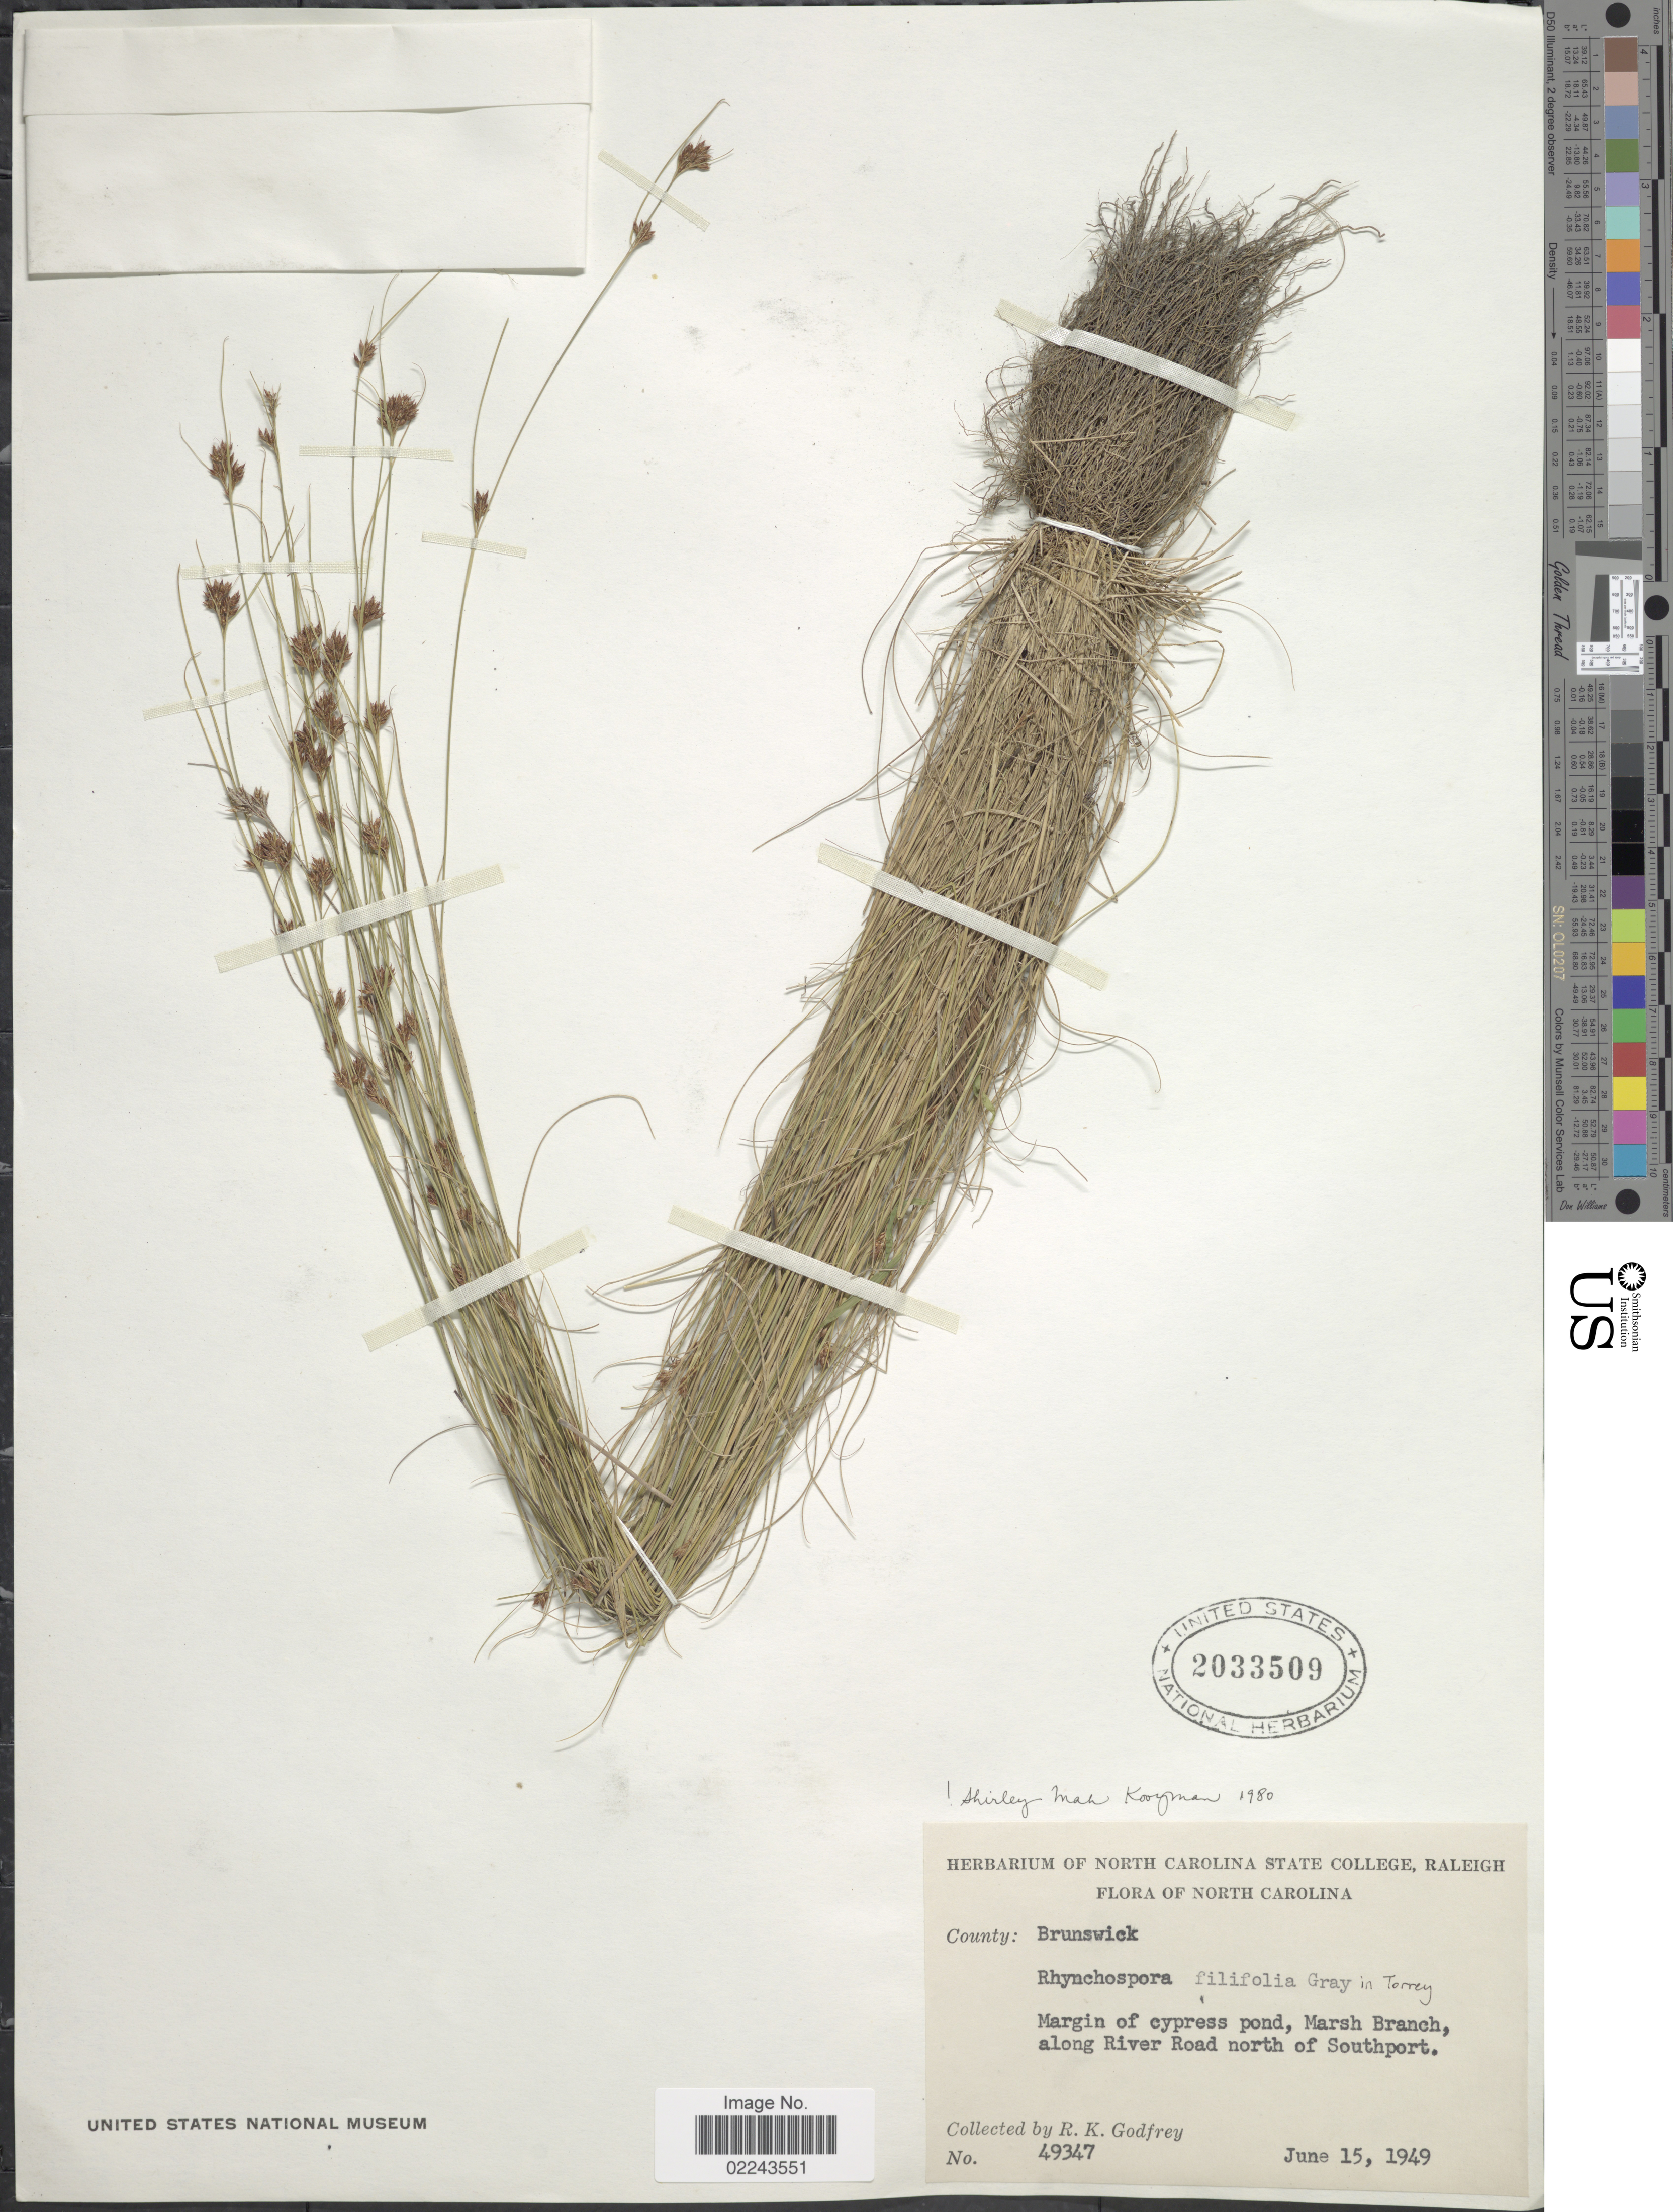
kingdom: Plantae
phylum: Tracheophyta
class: Liliopsida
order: Poales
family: Cyperaceae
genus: Rhynchospora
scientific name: Rhynchospora filifolia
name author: A. Gray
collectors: R. K. Godfrey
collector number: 49347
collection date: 1949-06-15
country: United States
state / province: North Carolina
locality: County Brunswick, Marsh Branch, along River Road north of Southport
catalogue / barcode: US 2033509